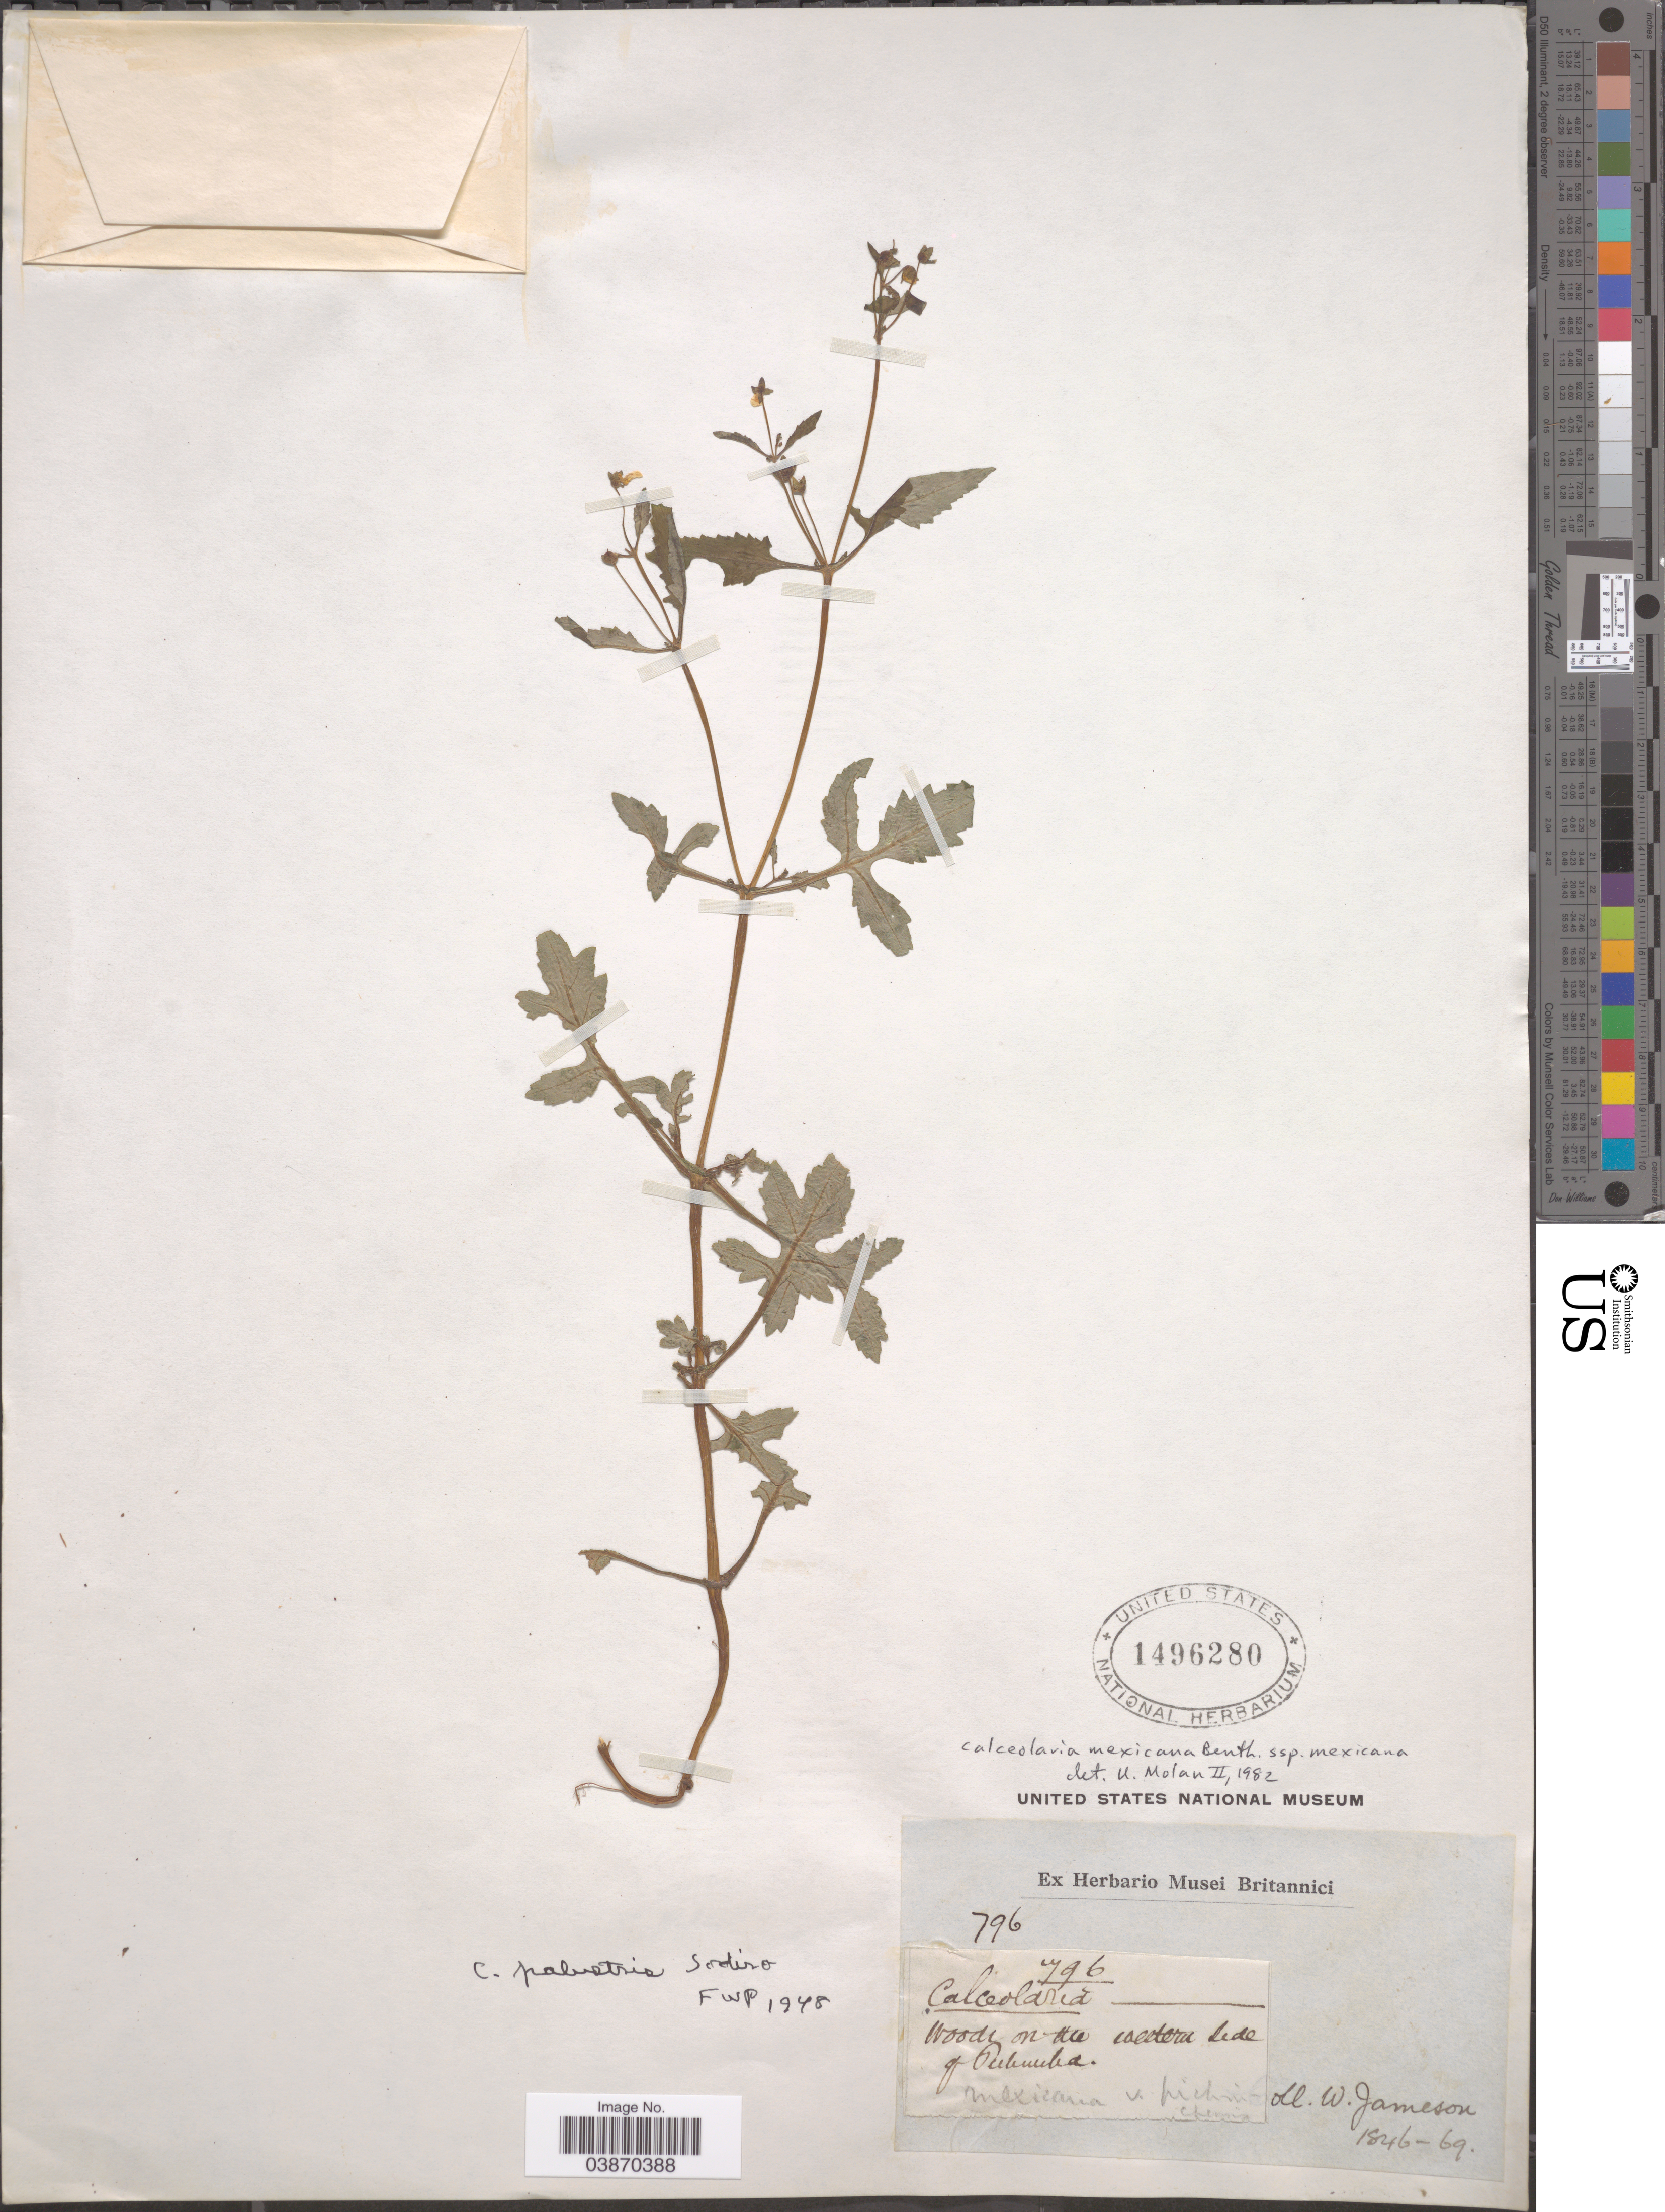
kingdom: Plantae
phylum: Tracheophyta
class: Magnoliopsida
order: Lamiales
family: Calceolariaceae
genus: Calceolaria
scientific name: Calceolaria mexicana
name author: Benth.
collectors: W. Jameson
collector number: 796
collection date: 1846/1869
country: Ecuador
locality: Woods on the western side of Pichincha.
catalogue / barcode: US 1496280